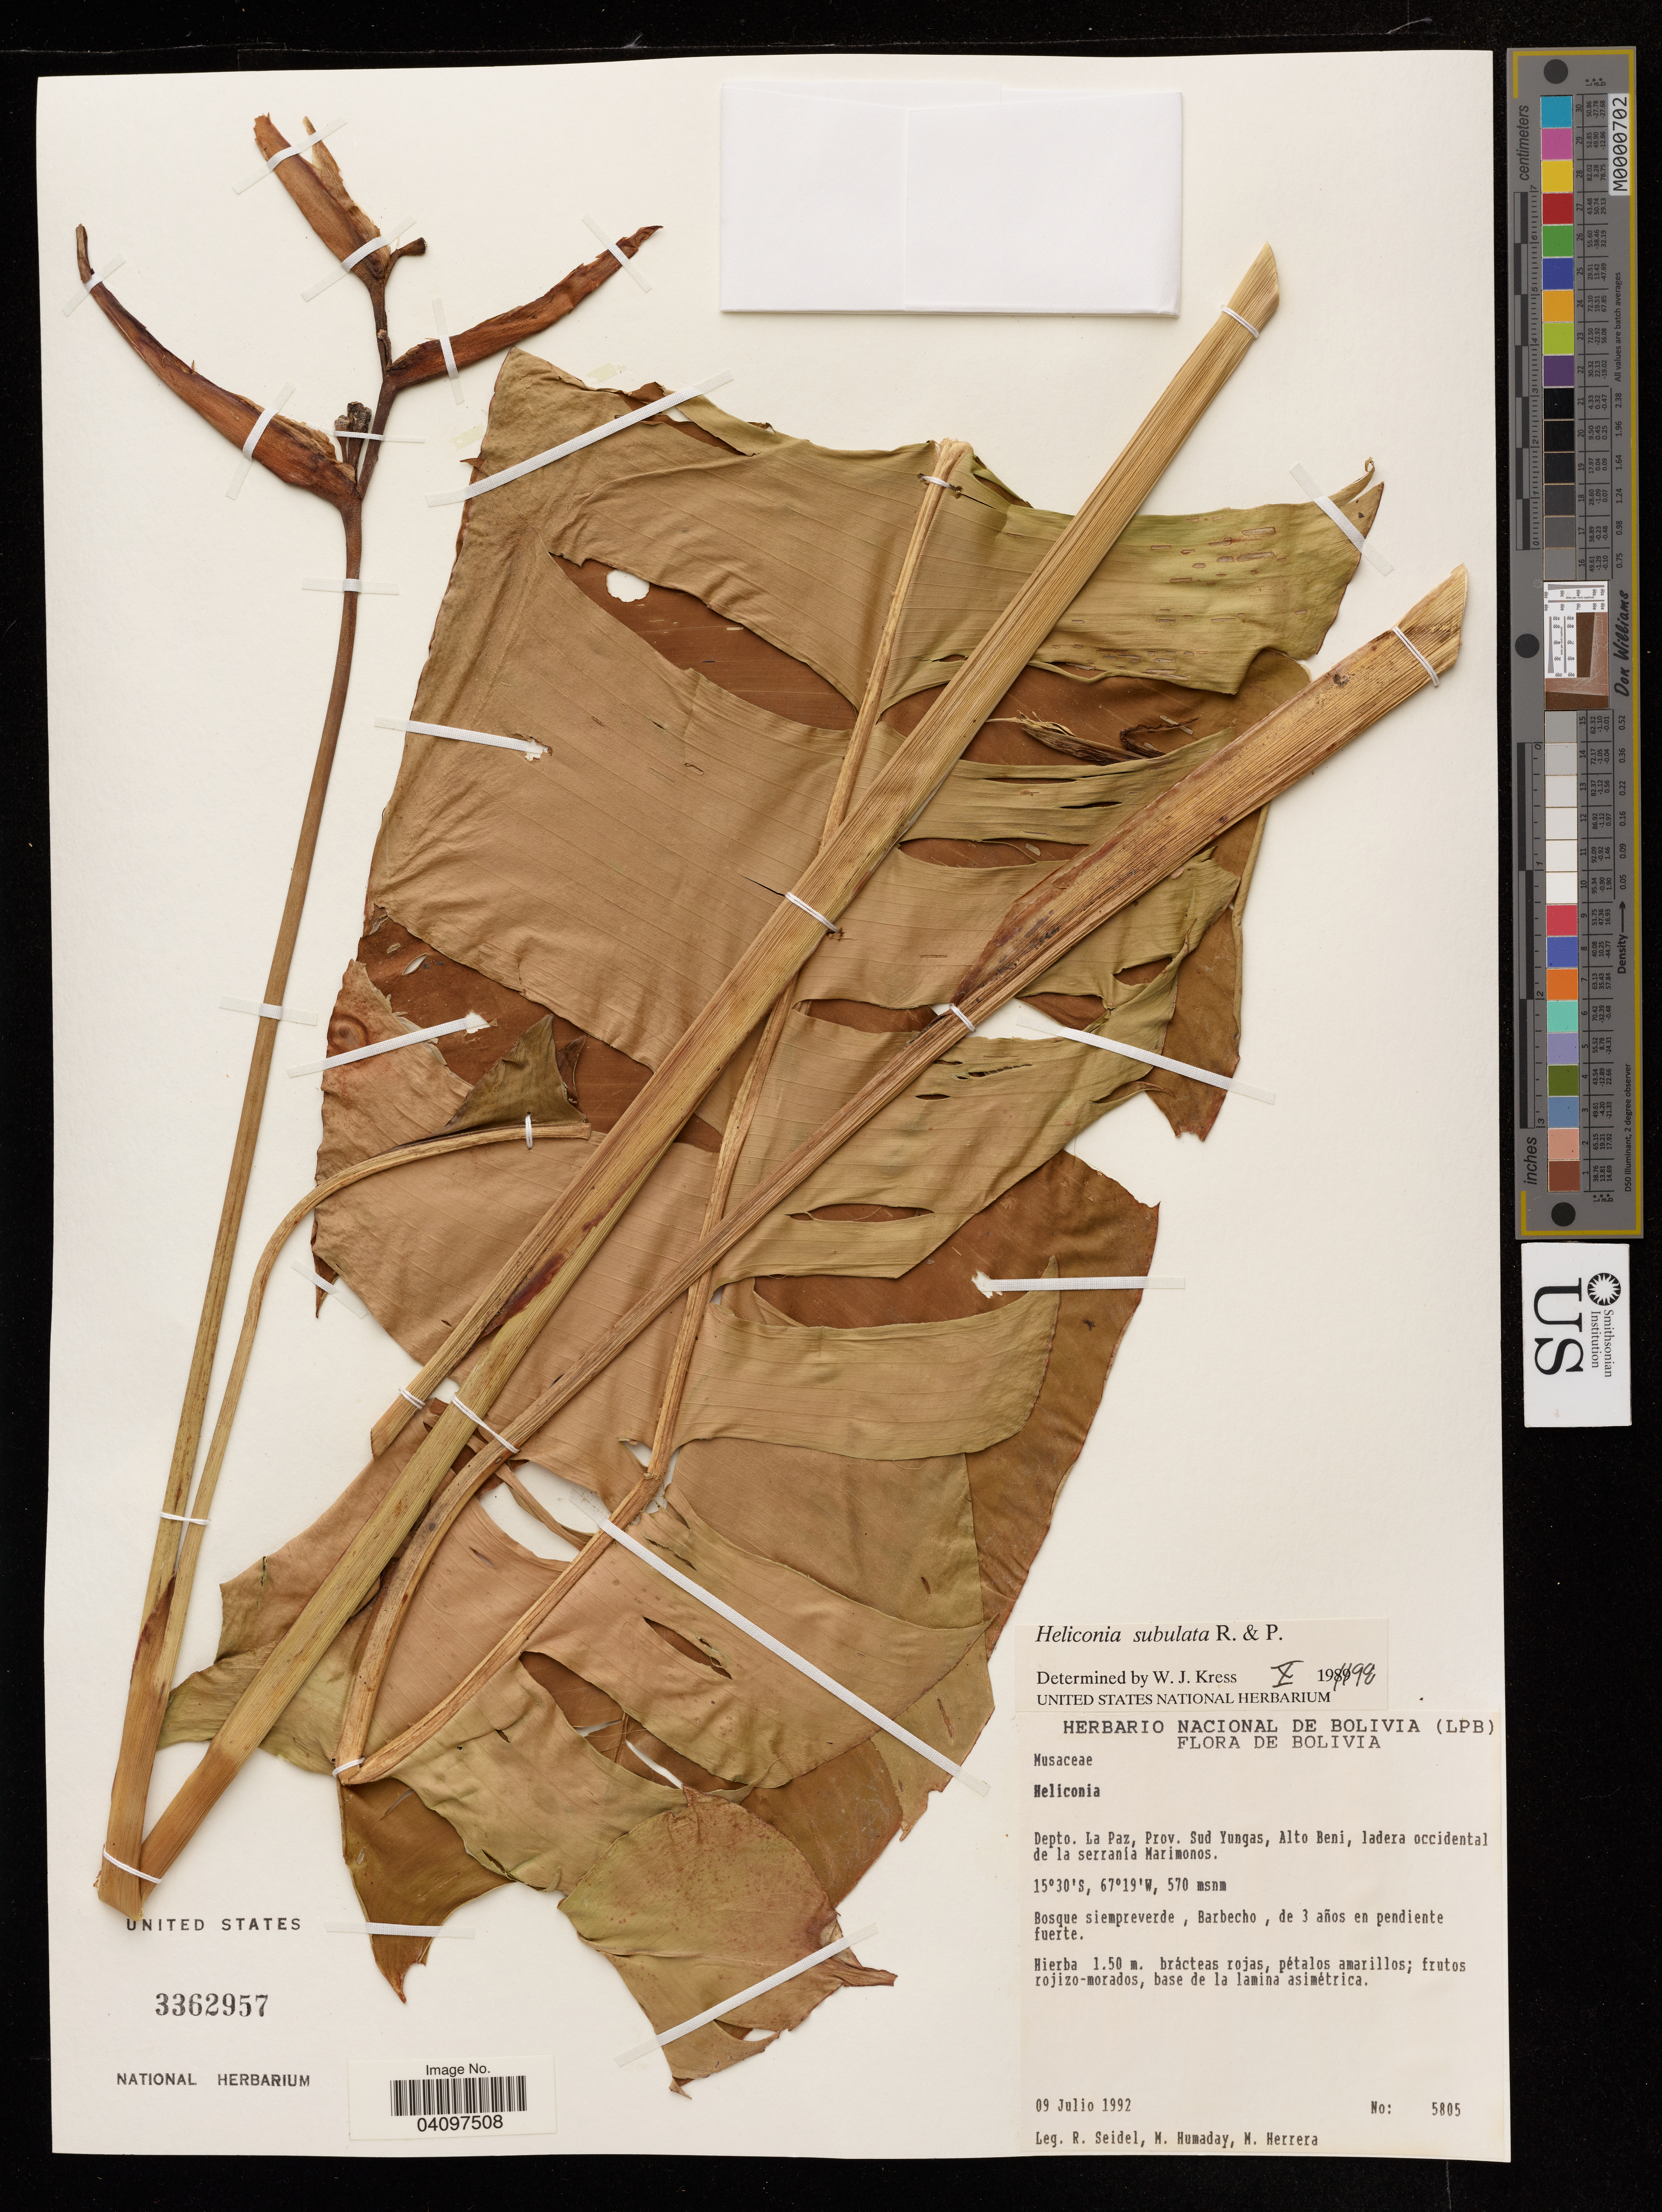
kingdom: Plantae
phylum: Tracheophyta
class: Liliopsida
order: Zingiberales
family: Heliconiaceae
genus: Heliconia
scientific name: Heliconia subulata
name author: Ruiz & Pav.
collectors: R. Seidel, M. Humaday & M. Herrera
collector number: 5805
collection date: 1992-07-09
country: Bolivia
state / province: La Paz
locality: Prov. Sud Yungas, Alto Beni, ladera occidental de la serranfa Marimonos.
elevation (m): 570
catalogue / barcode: US 3362957